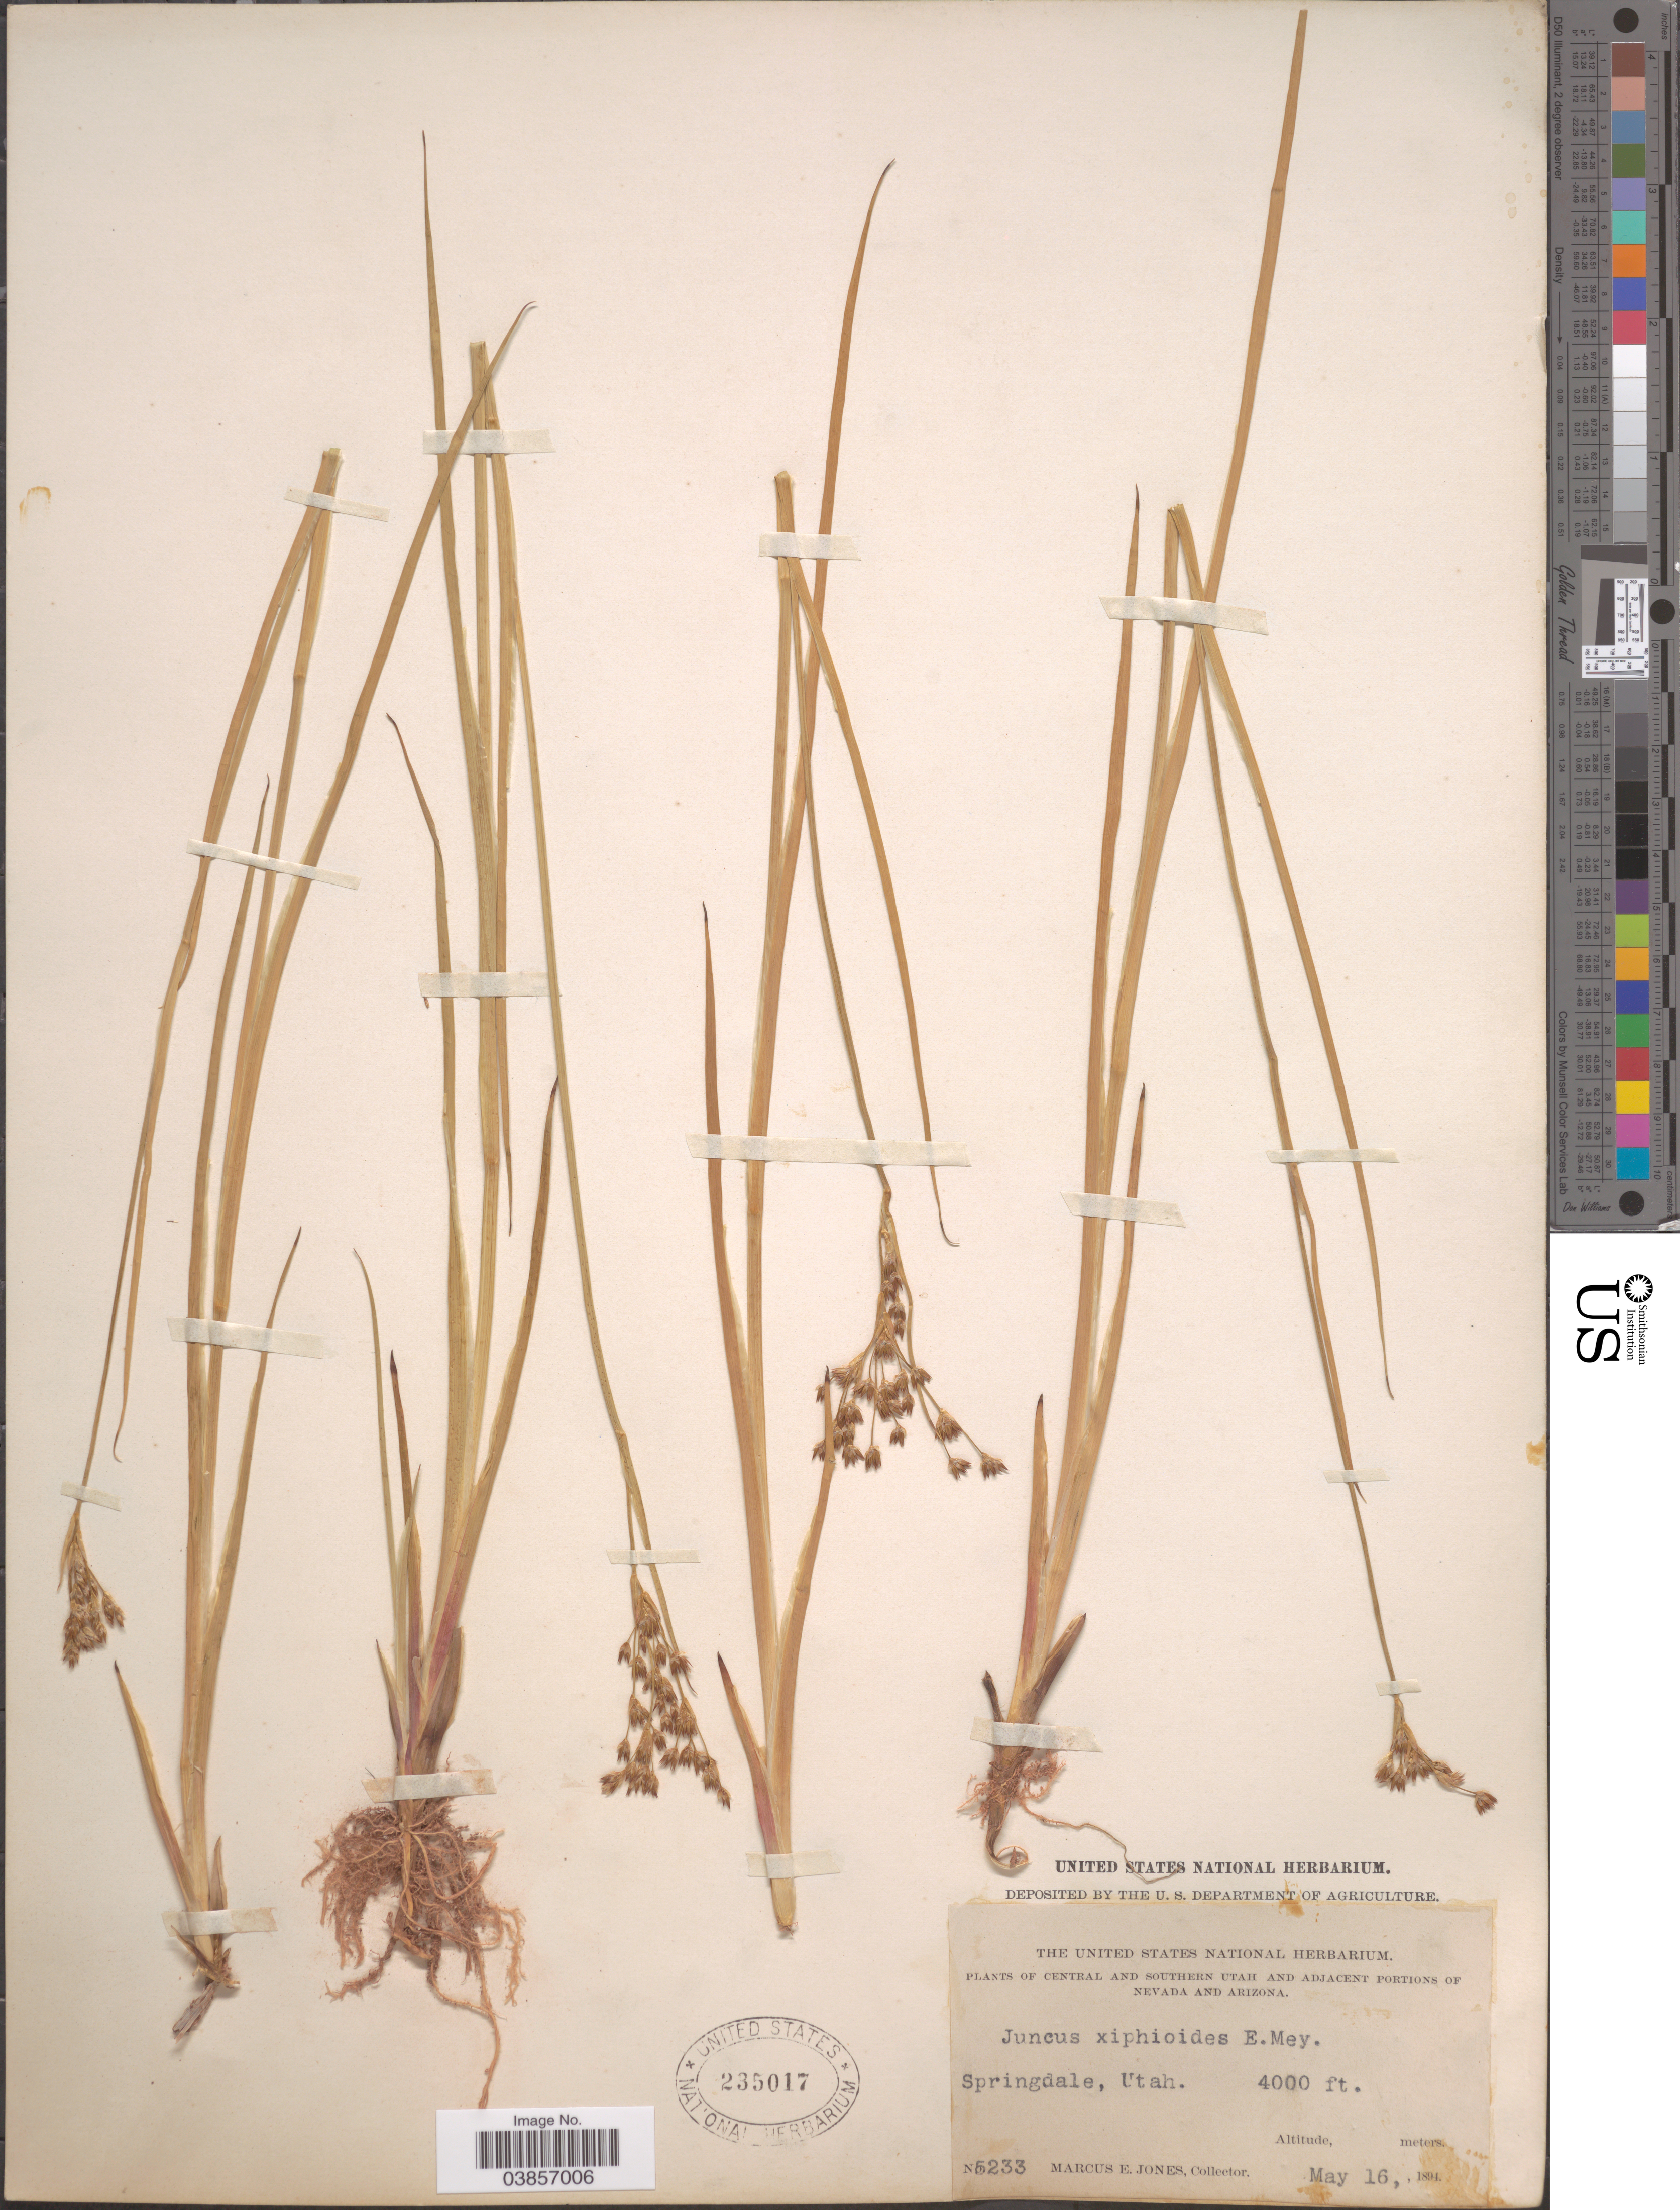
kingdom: Plantae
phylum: Tracheophyta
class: Liliopsida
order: Poales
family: Juncaceae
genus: Juncus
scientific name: Juncus saximontanus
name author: A. Nelson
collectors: M. E. Jones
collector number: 5233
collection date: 1894-05-16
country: United States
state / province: Utah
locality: Central and Southern Utah. Springdale.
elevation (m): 1219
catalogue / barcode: US 235017